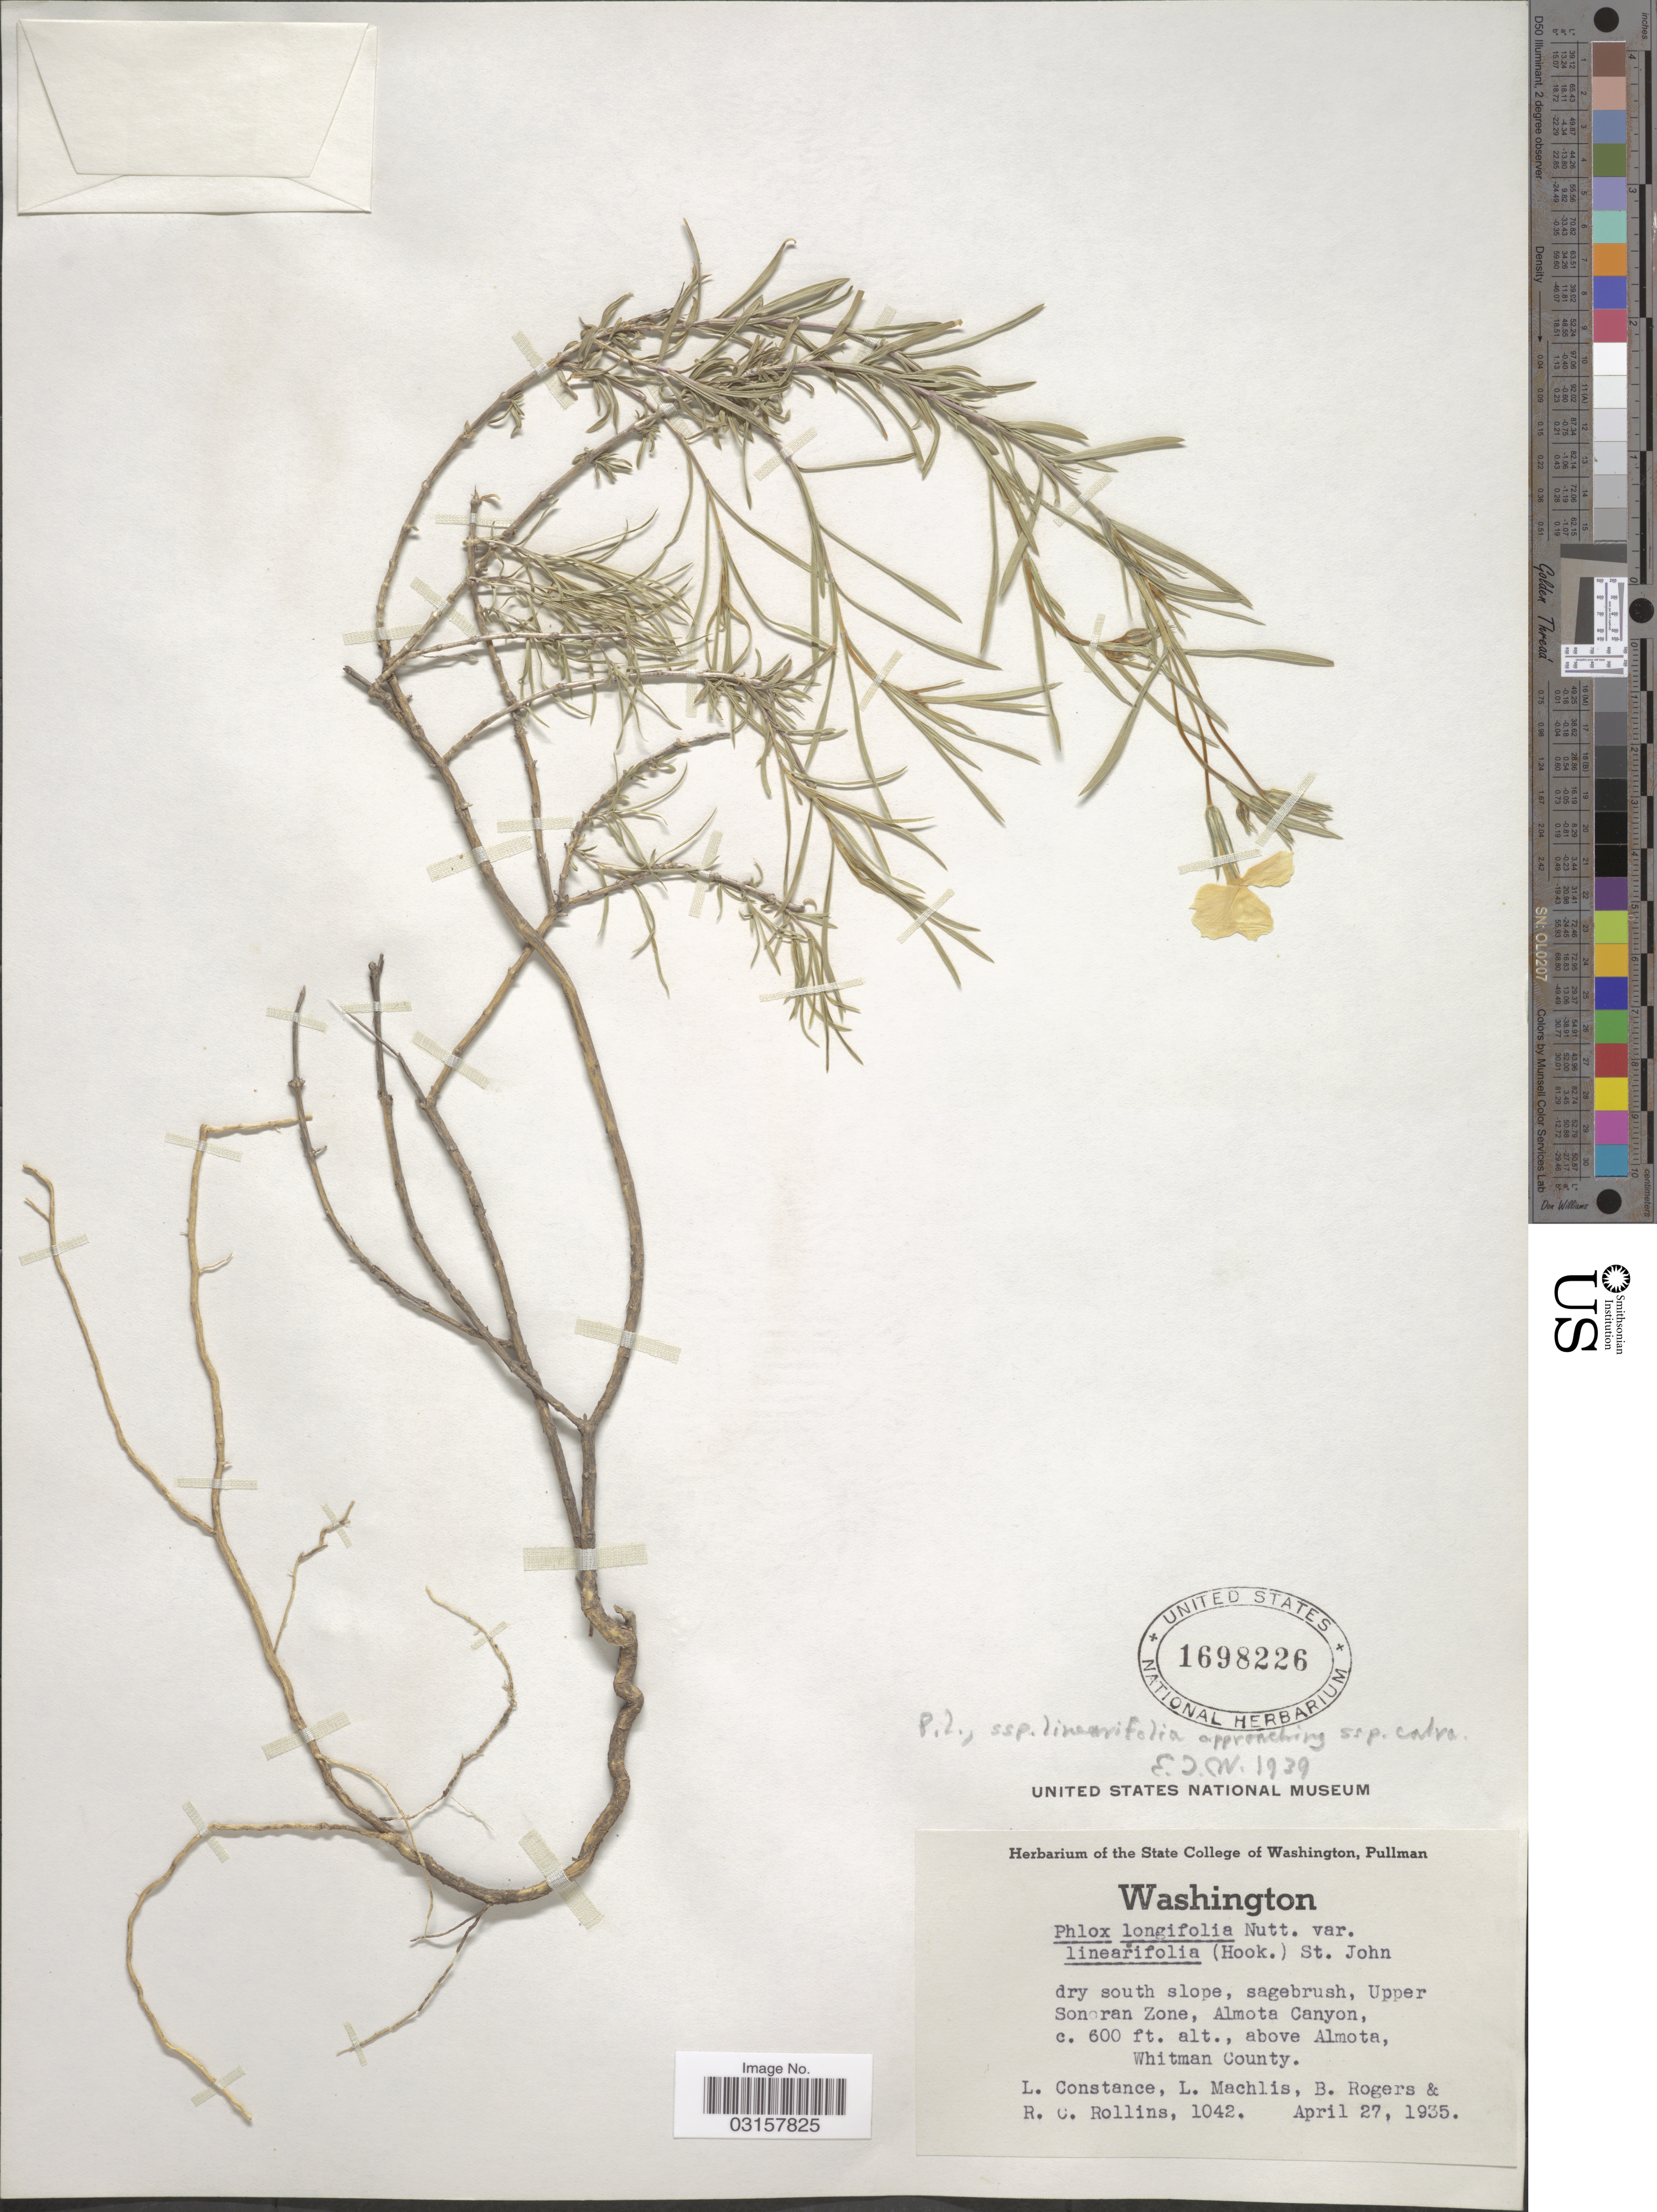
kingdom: Plantae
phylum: Tracheophyta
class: Magnoliopsida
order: Ericales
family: Polemoniaceae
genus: Phlox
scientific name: Phlox longifolia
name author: Nutt.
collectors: L. Constance, L. Machlis, B. Rogers & R. C. Rollins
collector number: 1042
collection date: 1935-04-27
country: United States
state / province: Washington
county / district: Whitman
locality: Dry south slope, sagebrush, Upper Sonoran Zone, Almota Canyon, above Almota, Whitman County.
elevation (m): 183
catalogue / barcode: US 1698226